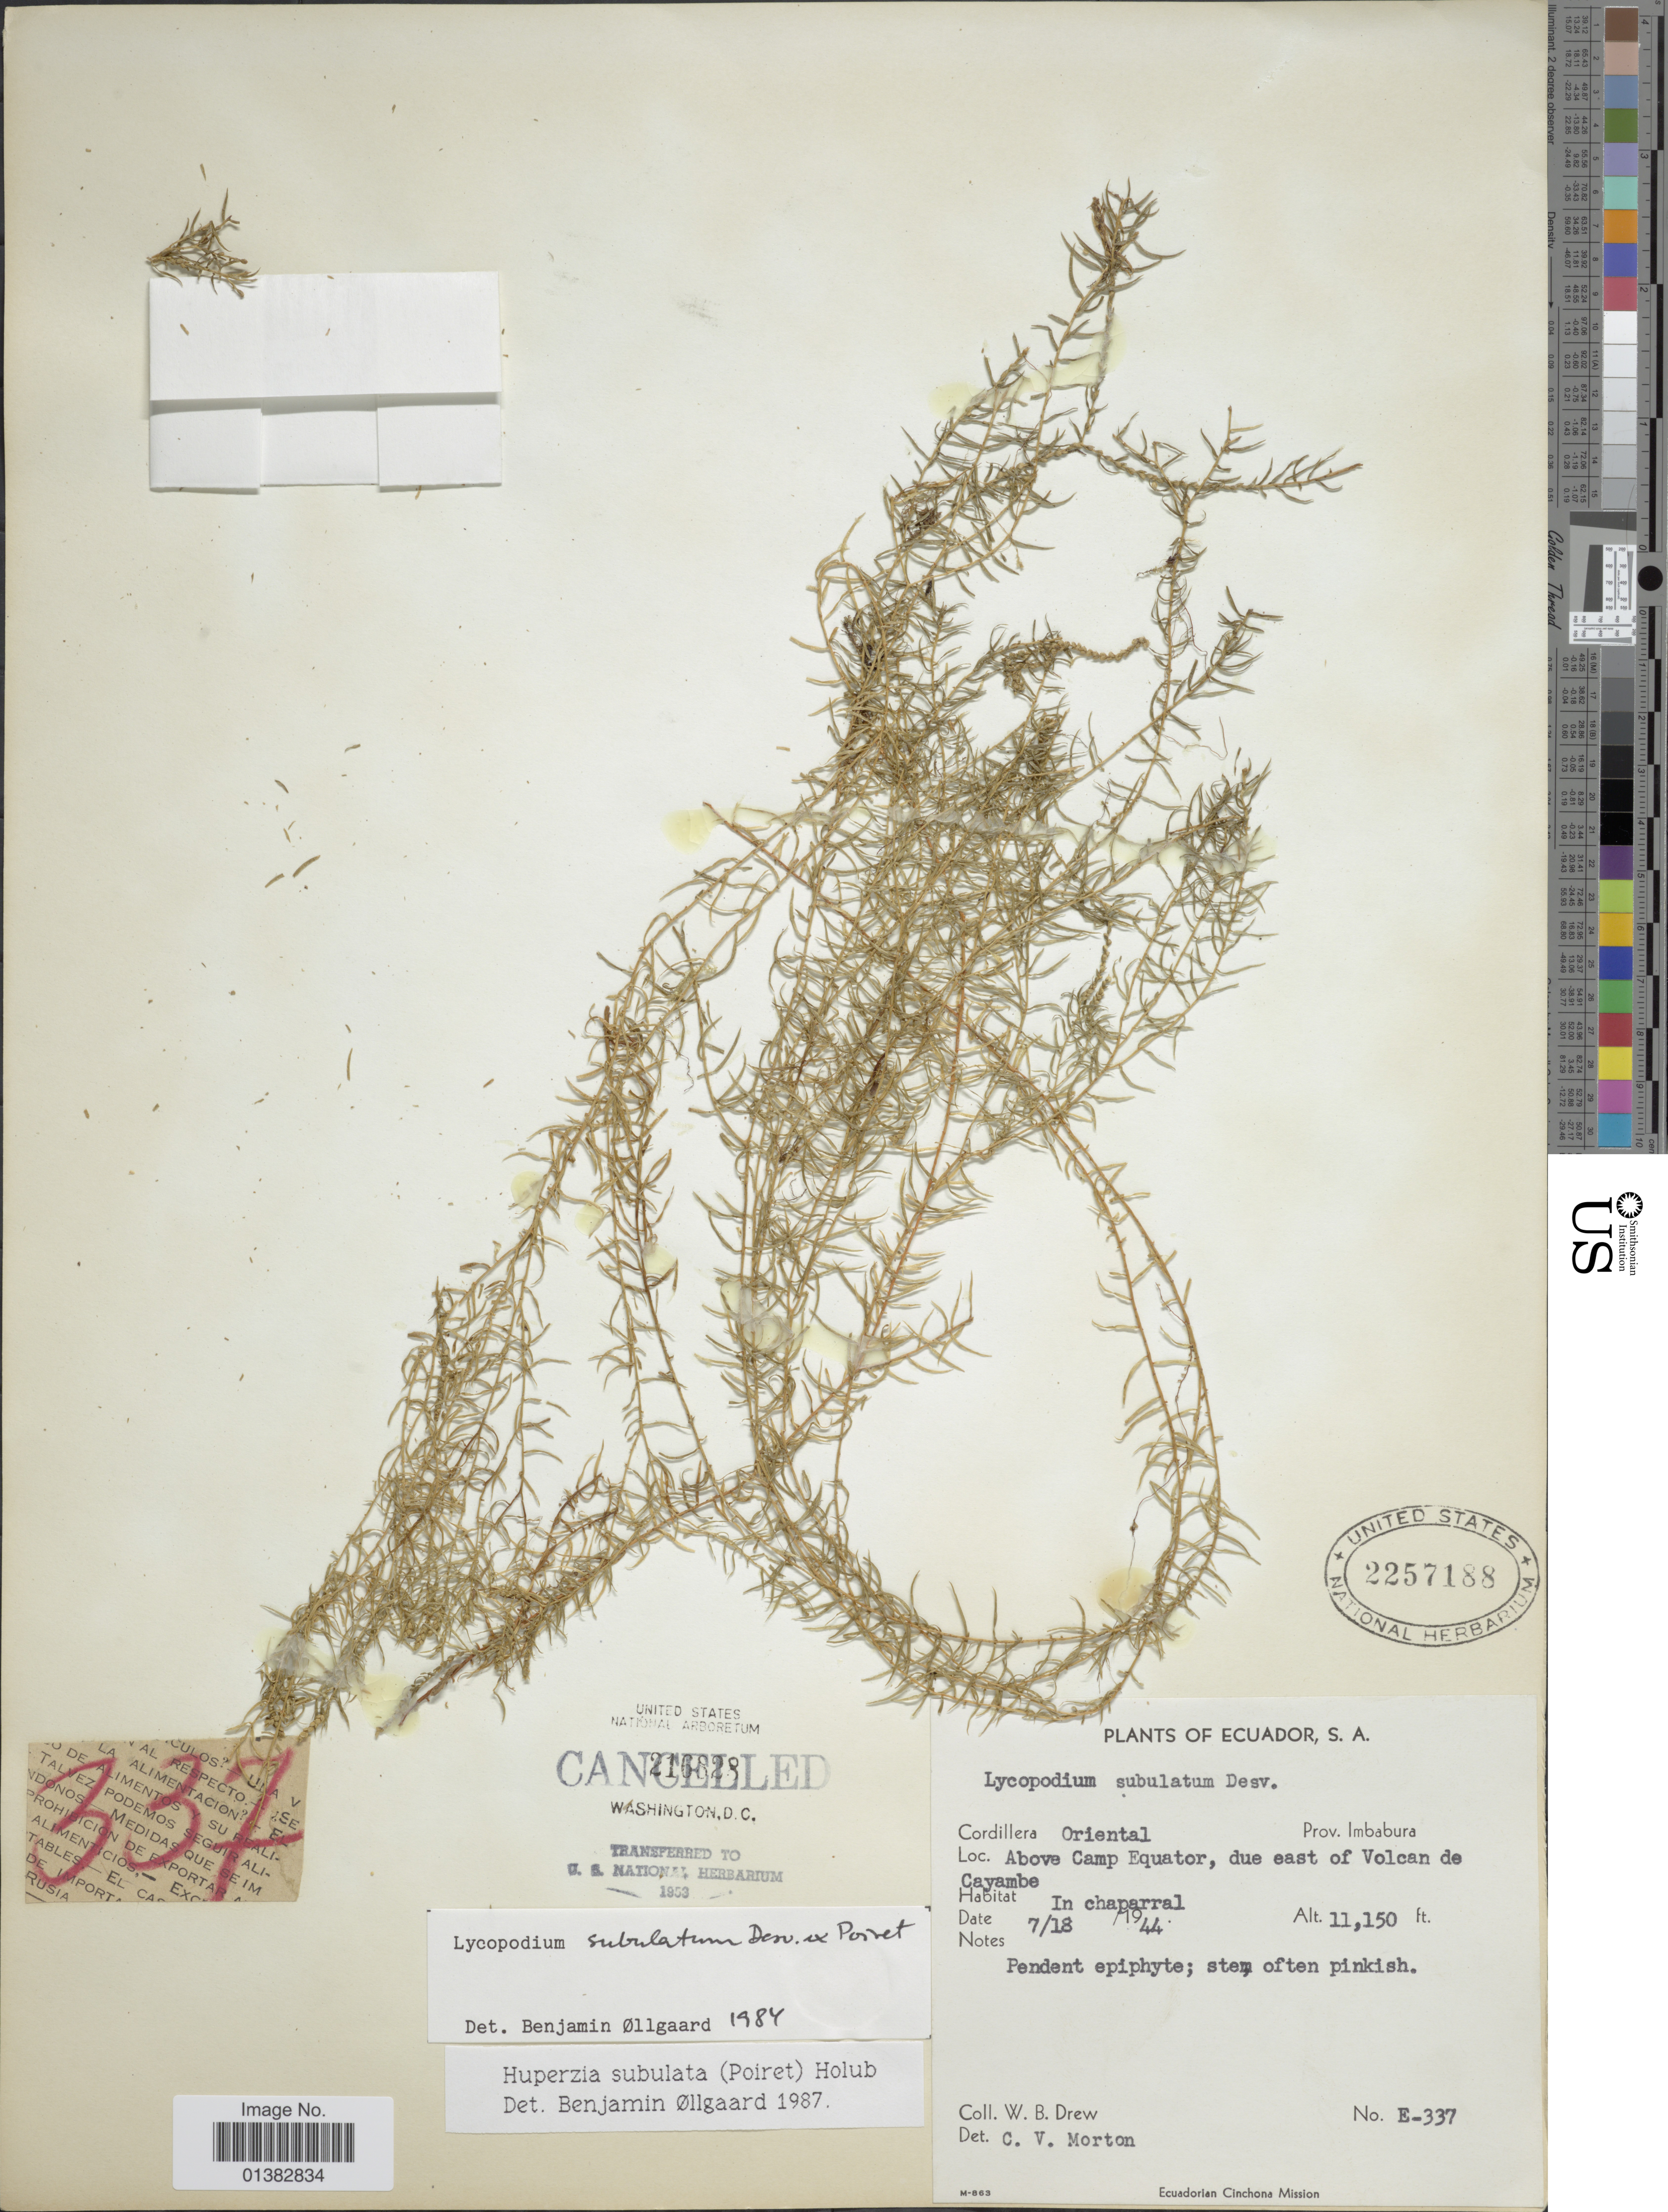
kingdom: Plantae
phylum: Tracheophyta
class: Lycopodiopsida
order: Lycopodiales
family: Lycopodiaceae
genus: Phlegmariurus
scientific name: Phlegmariurus subulatus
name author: (Desv. ex Poir.) B. Øllg.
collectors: W. B. Drew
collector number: E-337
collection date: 1944-07-18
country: Ecuador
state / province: Imbabura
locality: Cordillera Oriental, Above Camp Equator, due east of Volcan de Cayambe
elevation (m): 3399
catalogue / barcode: US 2257188